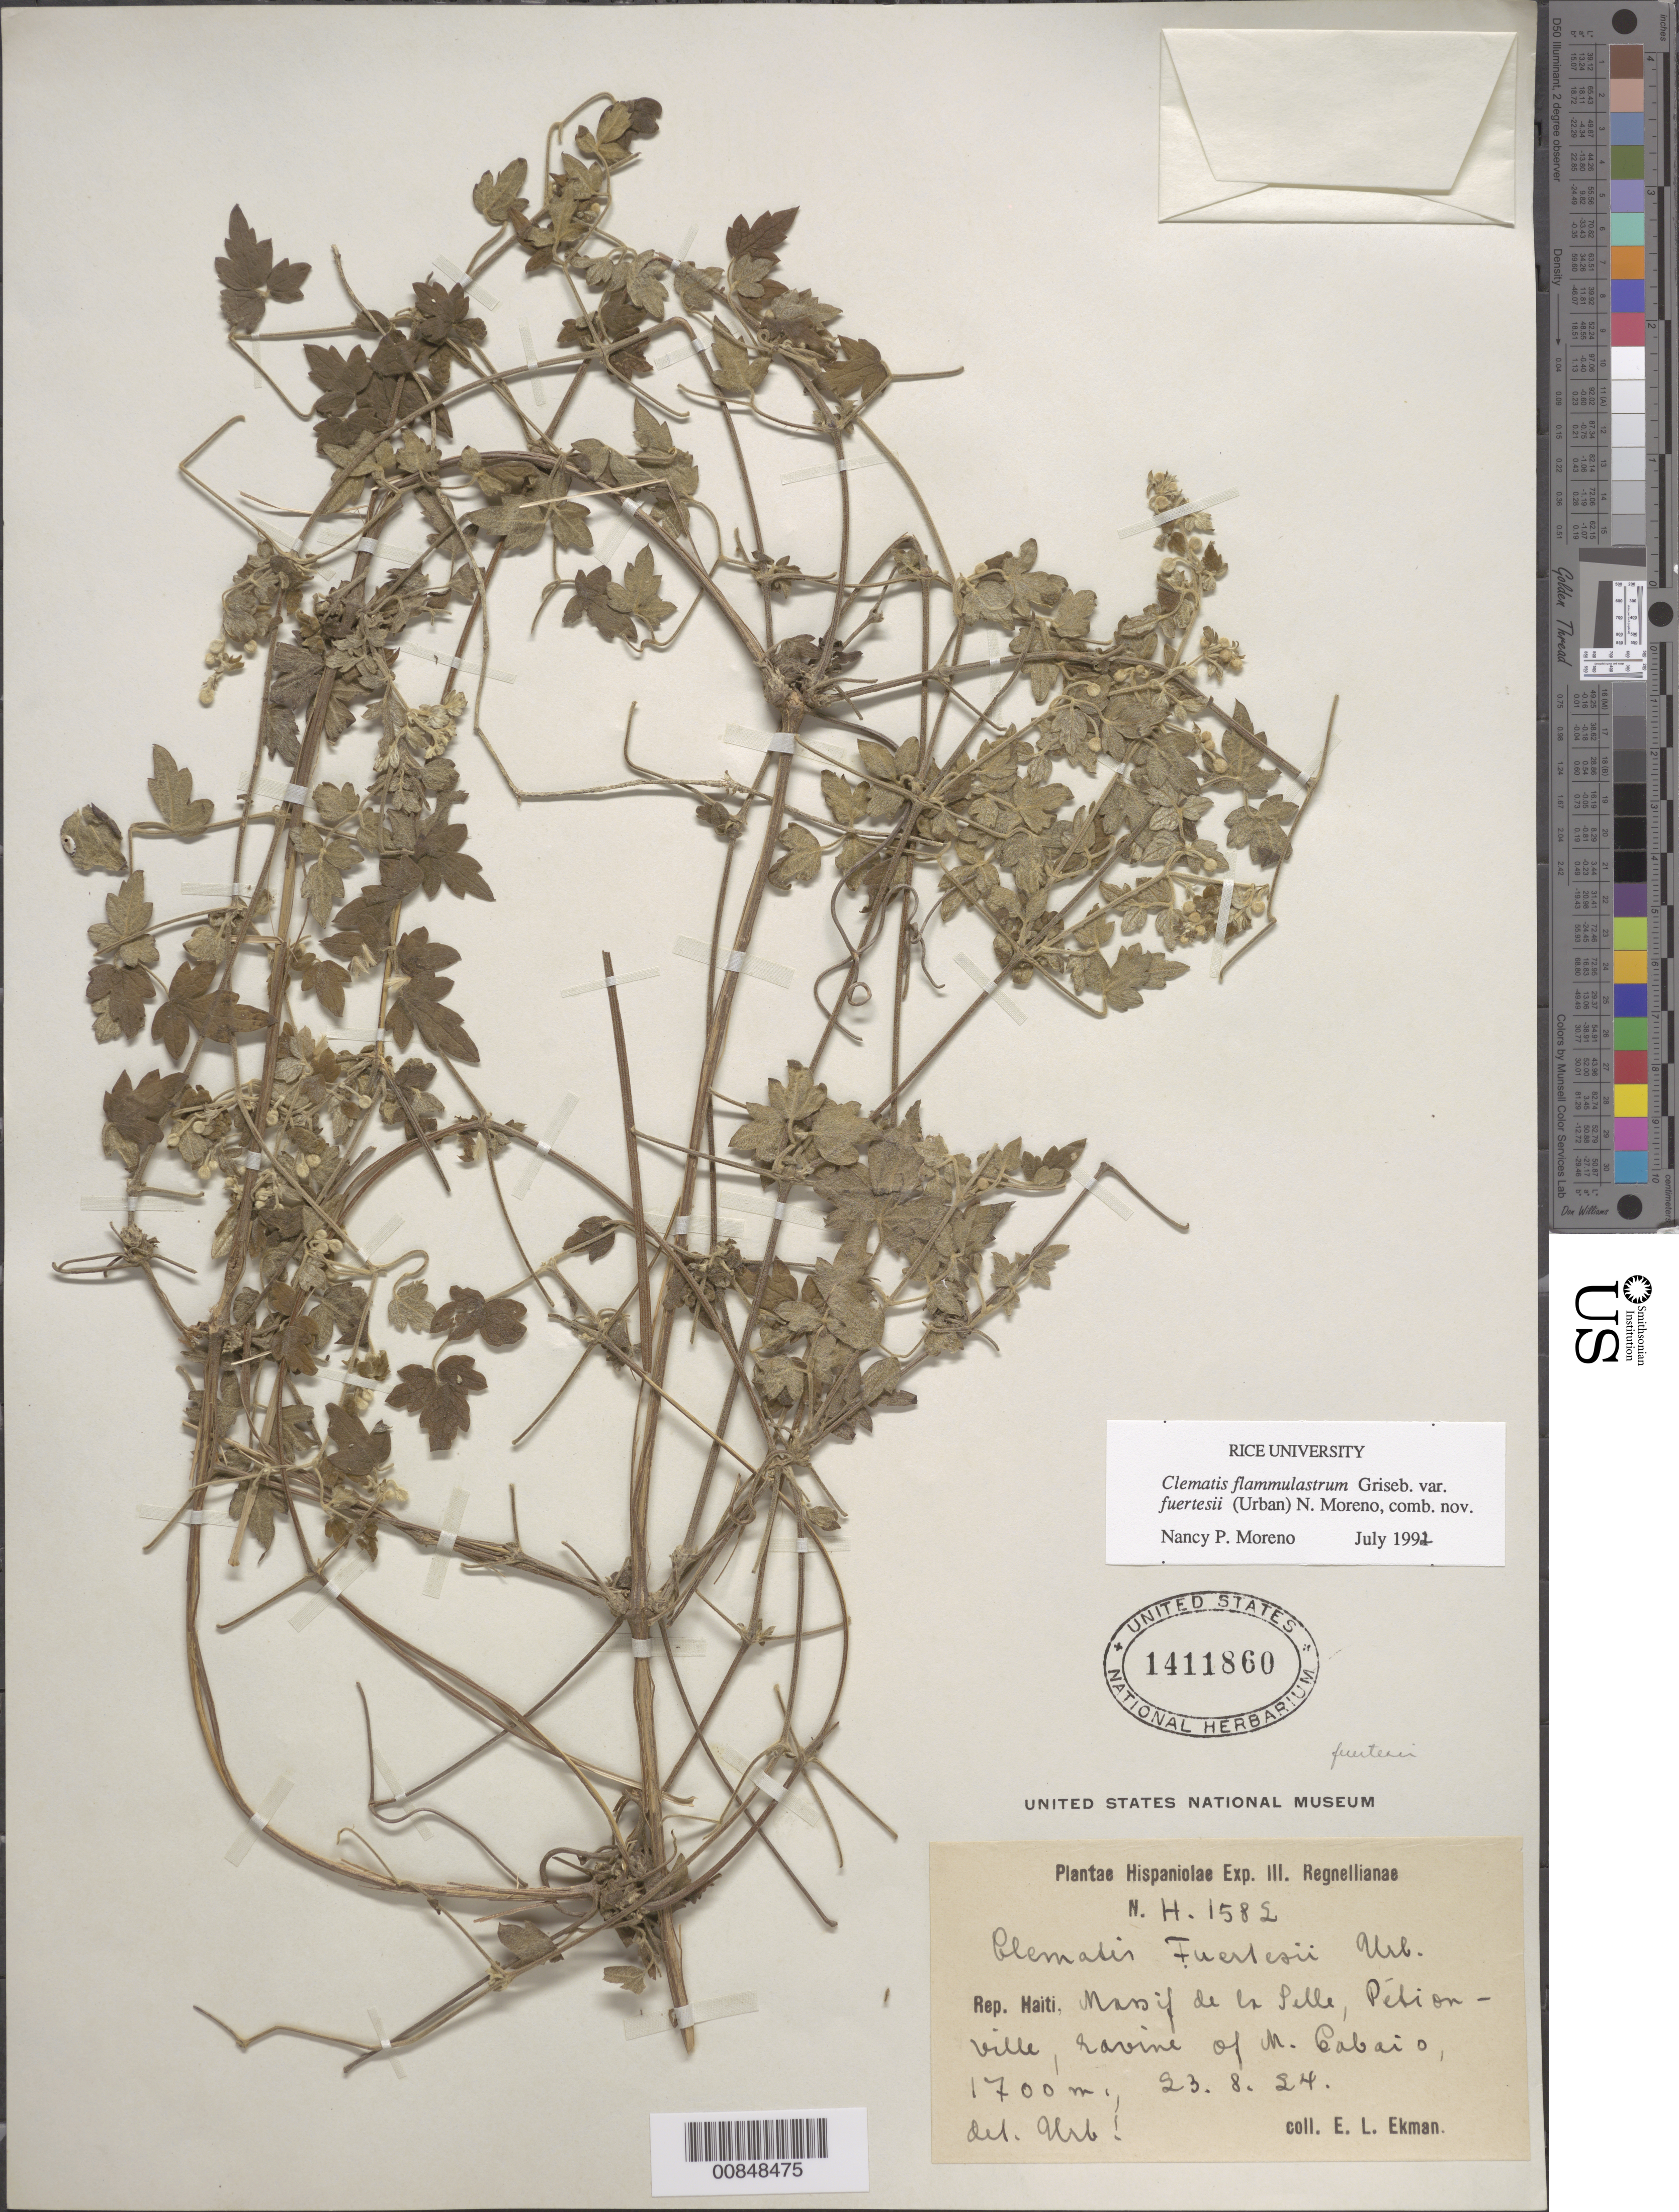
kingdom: Plantae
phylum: Tracheophyta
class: Magnoliopsida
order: Ranunculales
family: Ranunculaceae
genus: Clematis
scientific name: Clematis fuertesii var. fuertesii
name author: Urb.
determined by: Moreno, N. P.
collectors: E. L. Ekman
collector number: H 1582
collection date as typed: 23 Aug 1924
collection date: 1924-08-23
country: Haiti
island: Hispaniola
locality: Massif de la Selle, Pétionville, ravine of M. Cabaio.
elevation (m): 1700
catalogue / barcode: US 1411860